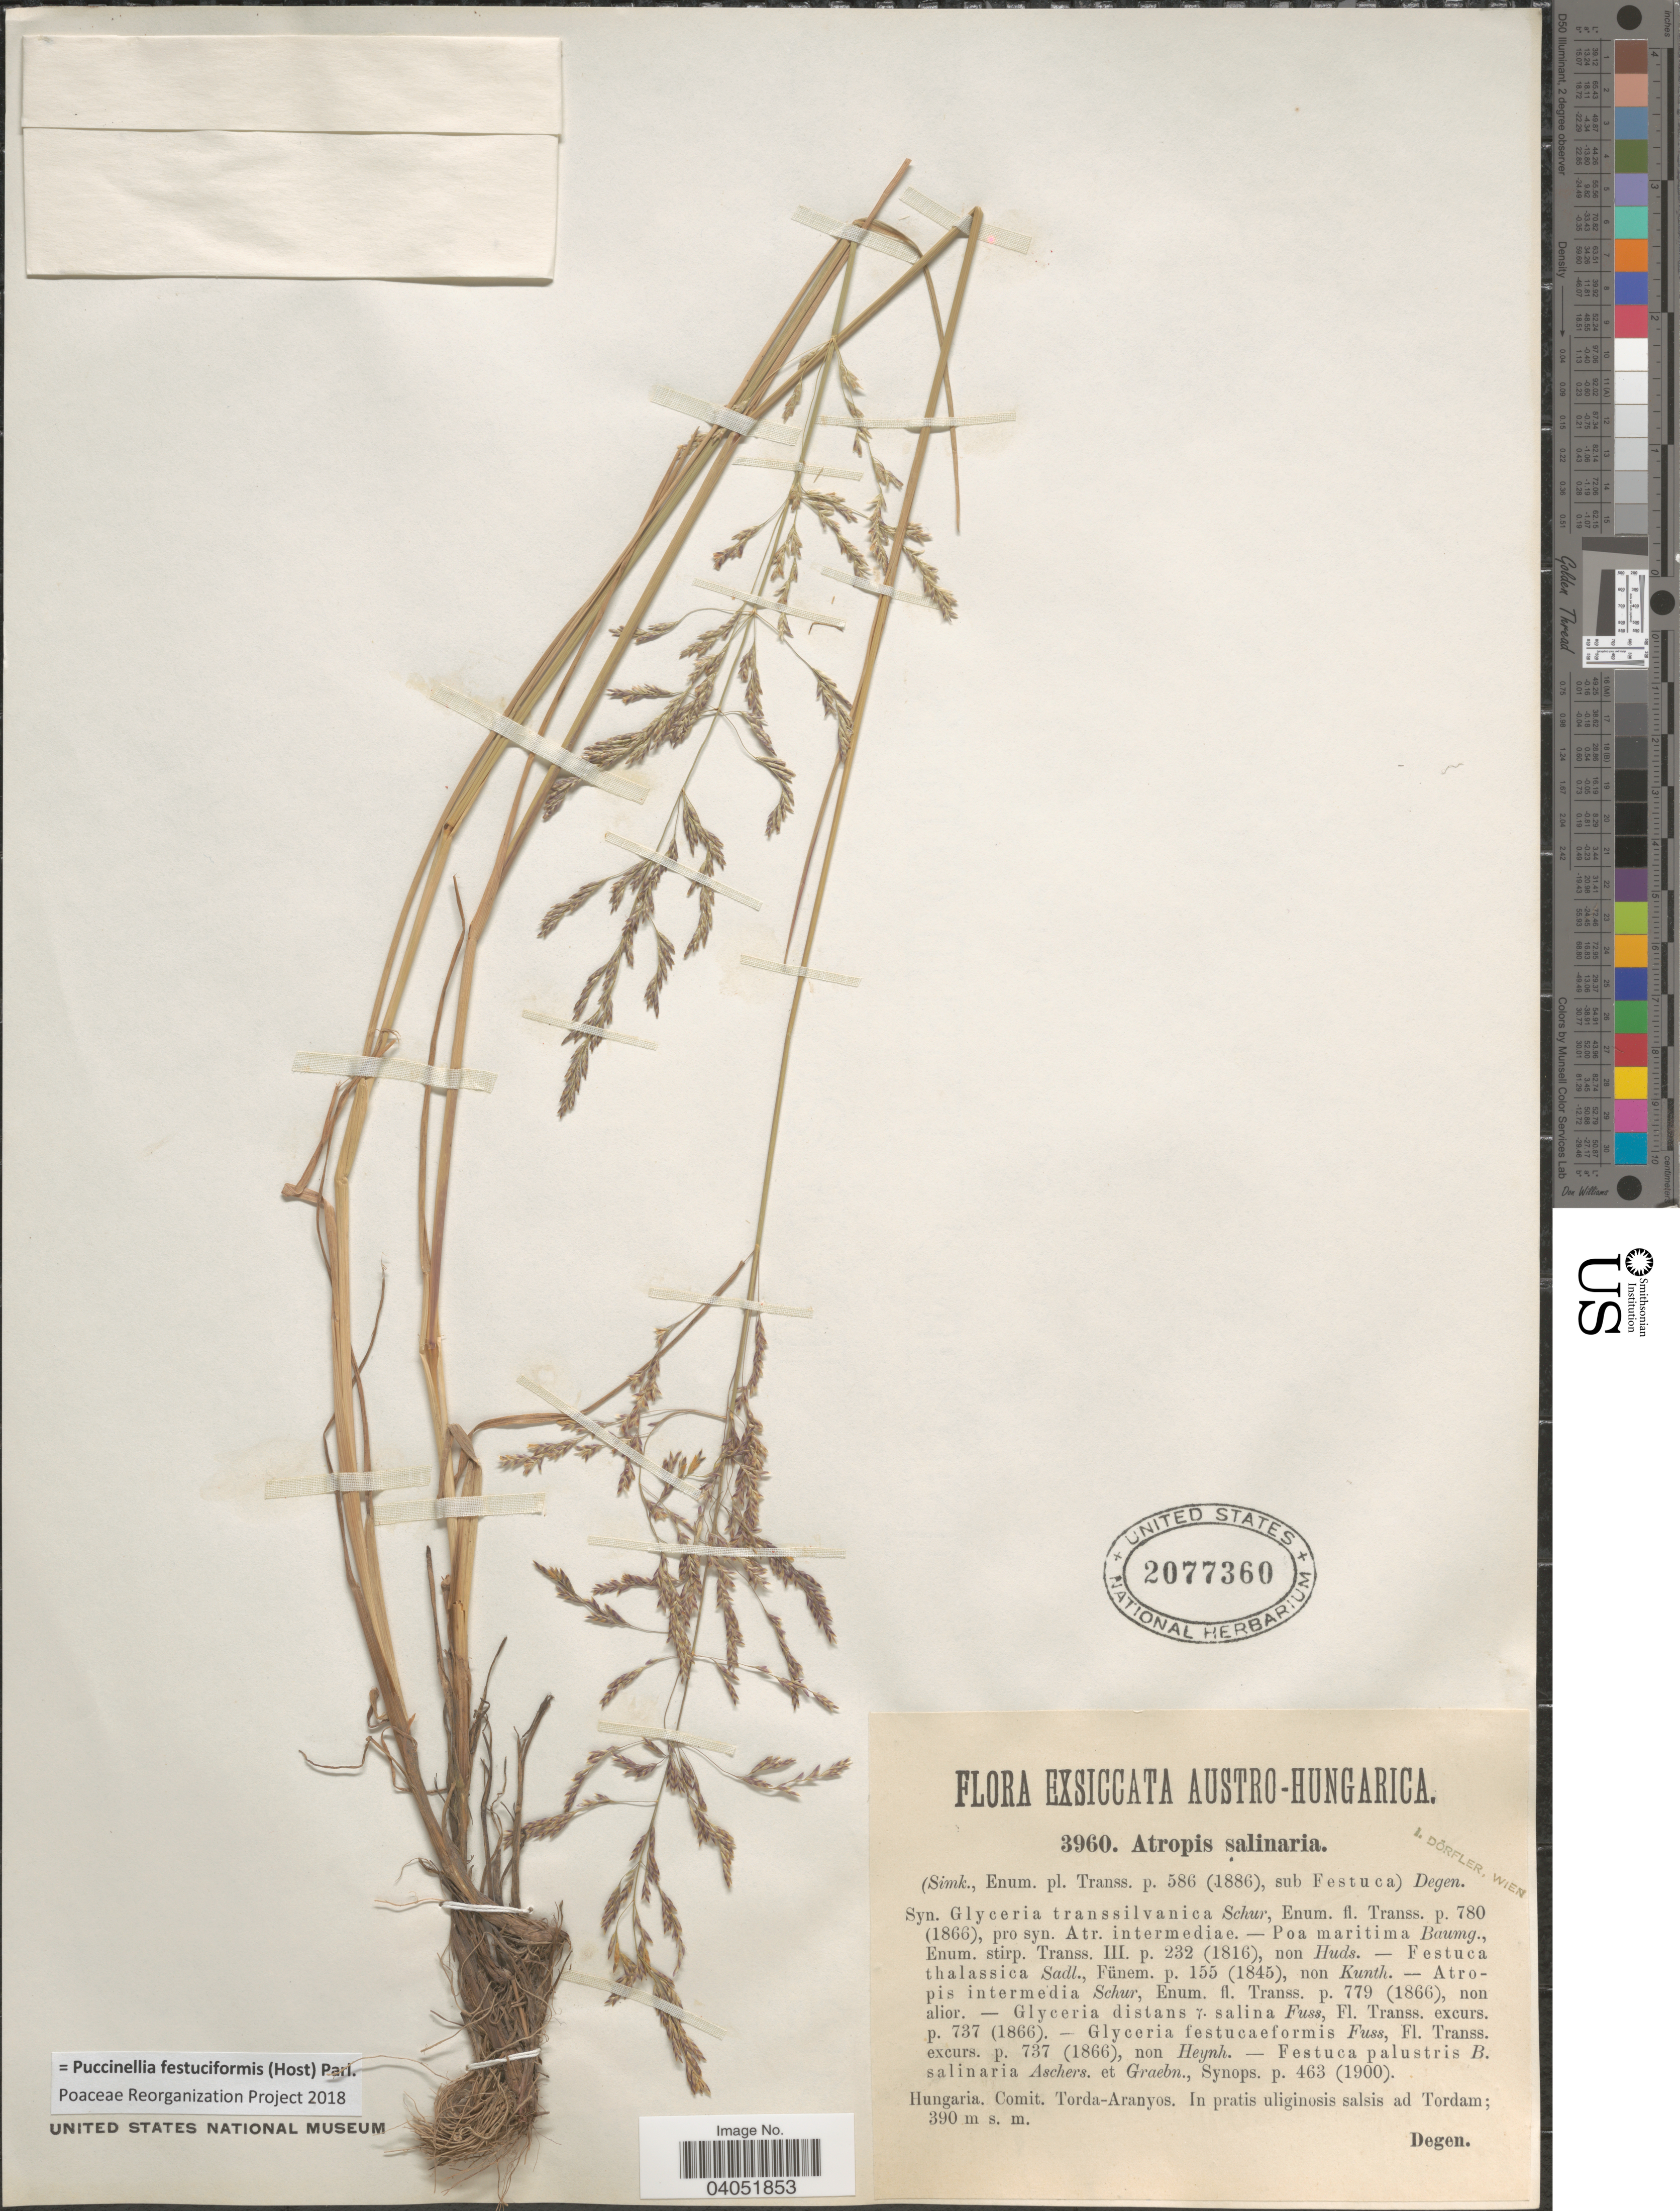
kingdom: Plantae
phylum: Tracheophyta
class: Liliopsida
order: Poales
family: Poaceae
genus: Puccinellia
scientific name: Puccinellia festuciformis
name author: (Host) Parl.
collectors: Degen.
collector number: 3960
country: Hungary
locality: Austro-Hungarica. Comit. Torda-Aranyos. In pratis uliginosis salsis ad Tordam.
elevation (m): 390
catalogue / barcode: US 2077360